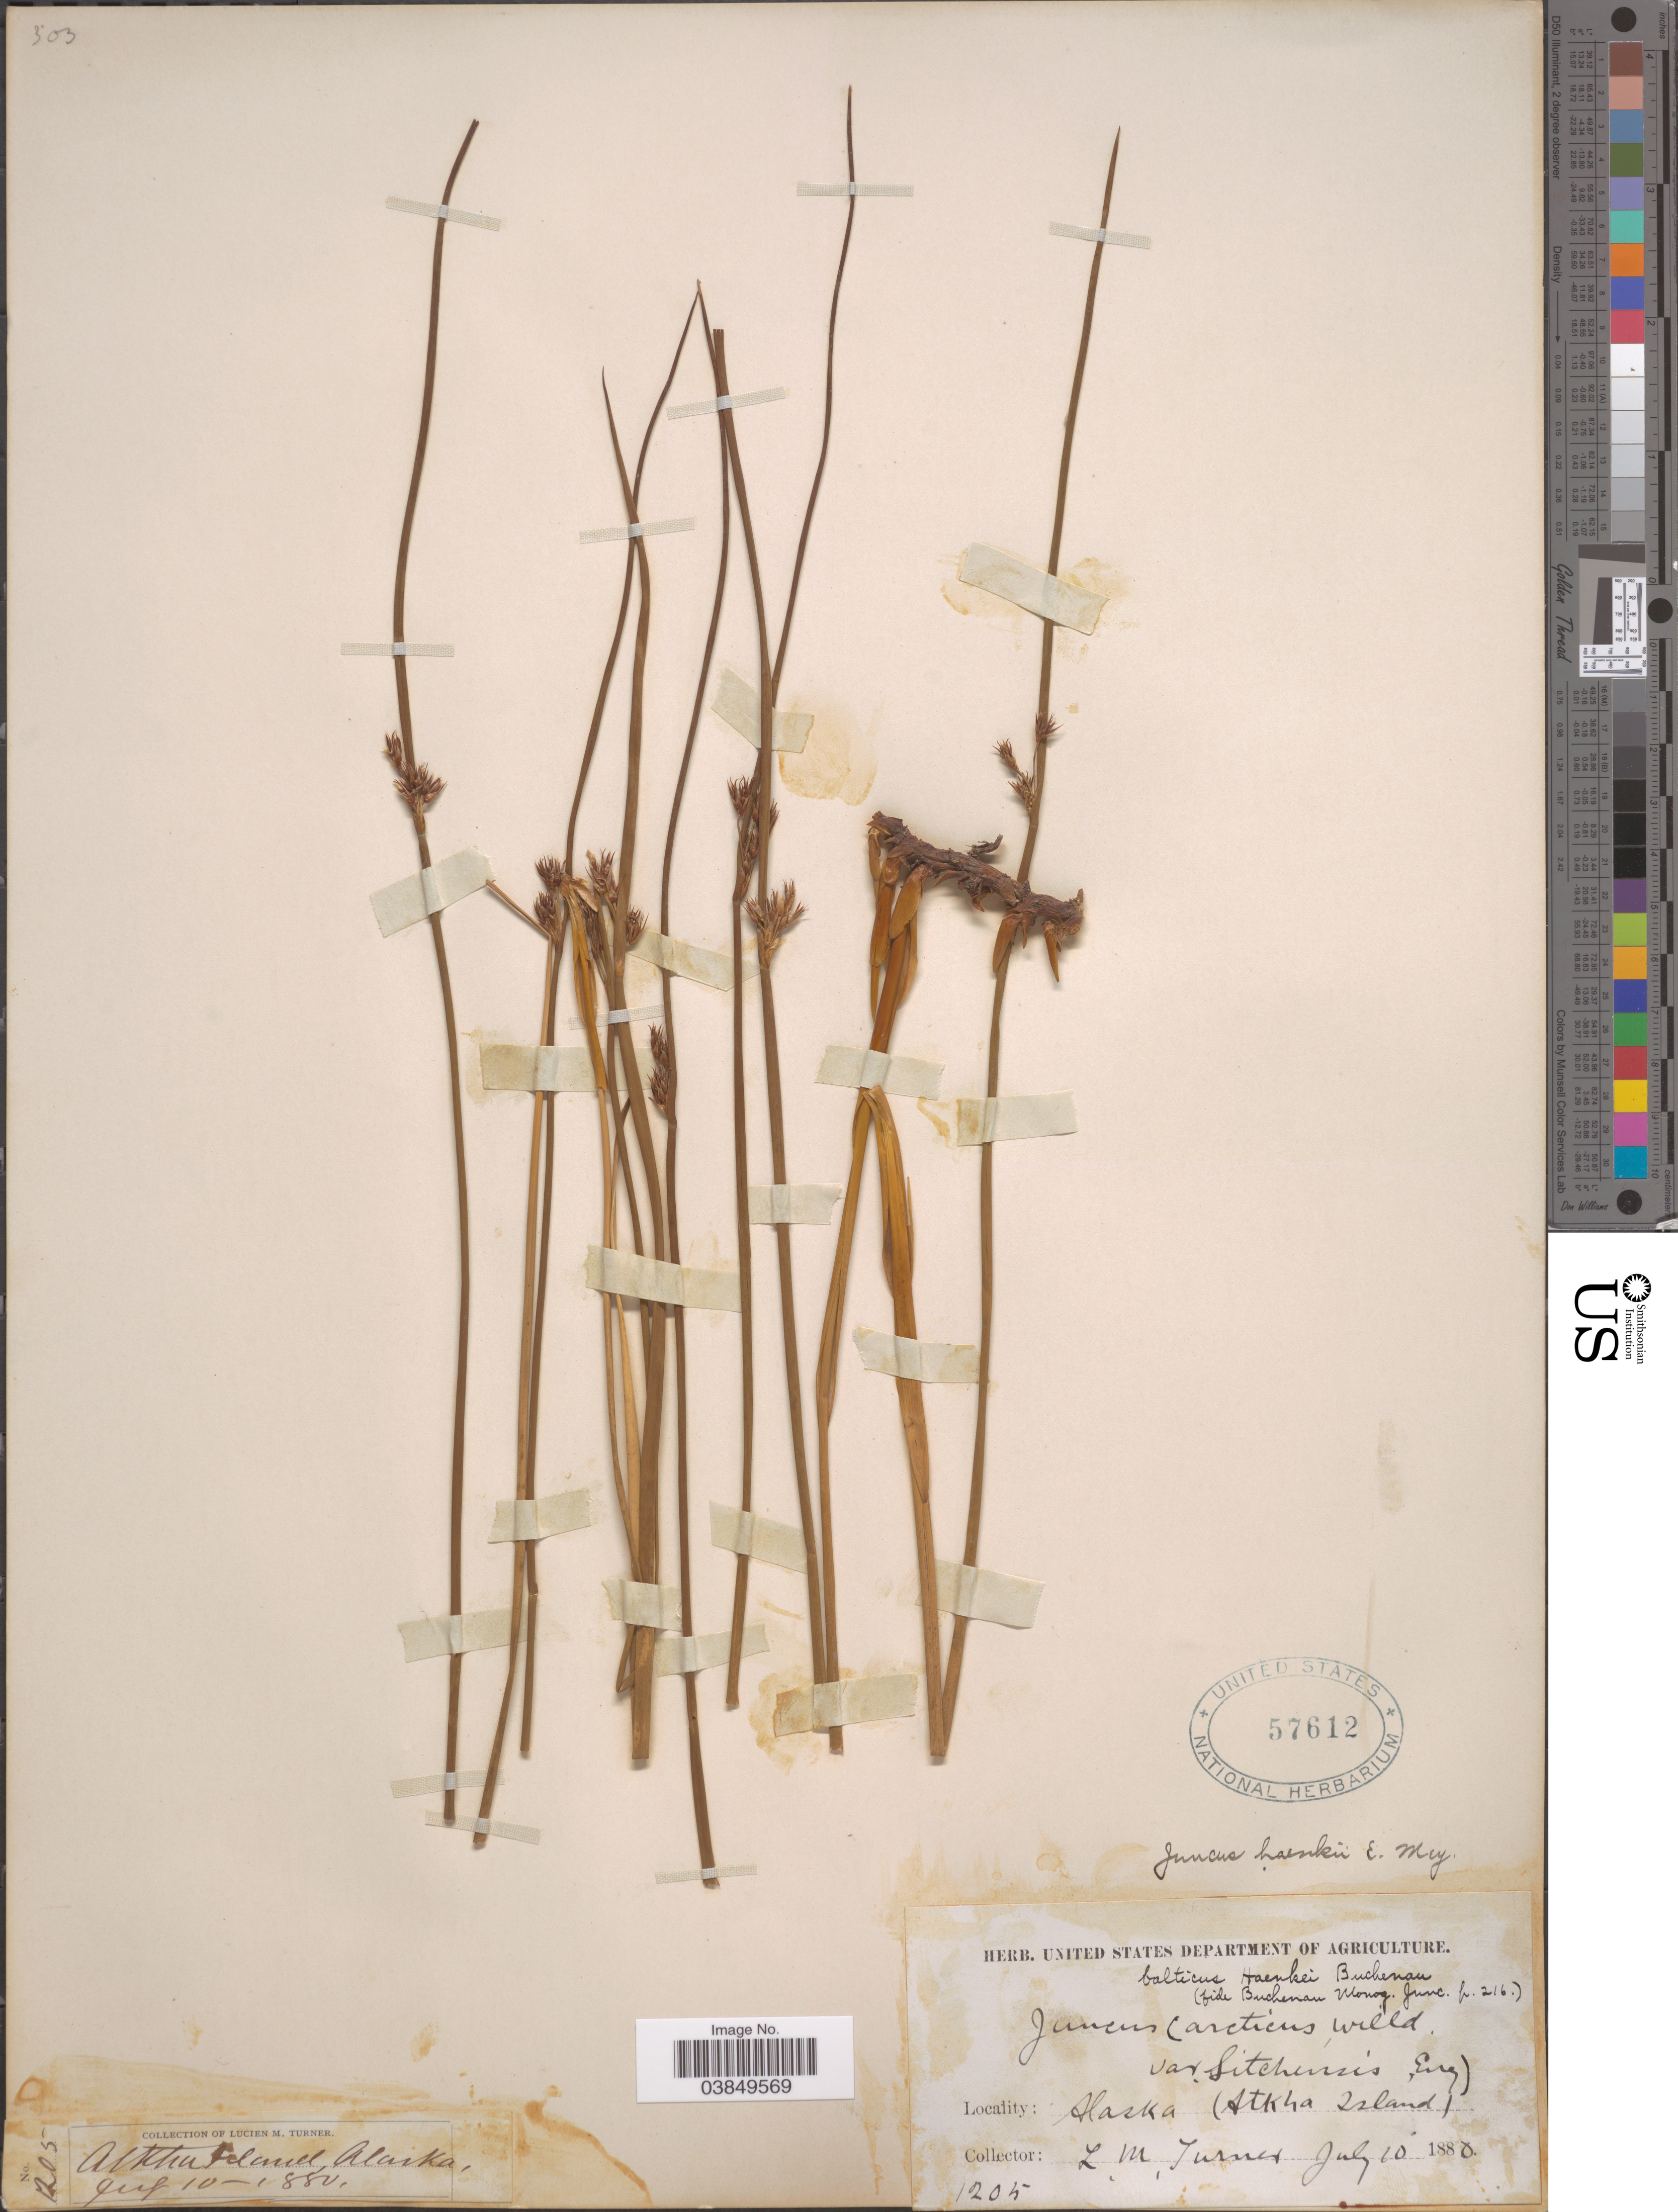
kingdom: Plantae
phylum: Tracheophyta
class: Liliopsida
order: Poales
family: Juncaceae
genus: Juncus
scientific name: Juncus balticus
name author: Willd.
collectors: L. M. Turner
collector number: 1205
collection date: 1880-07-10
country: United States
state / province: Alaska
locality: Atkha Island.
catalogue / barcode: US 57612